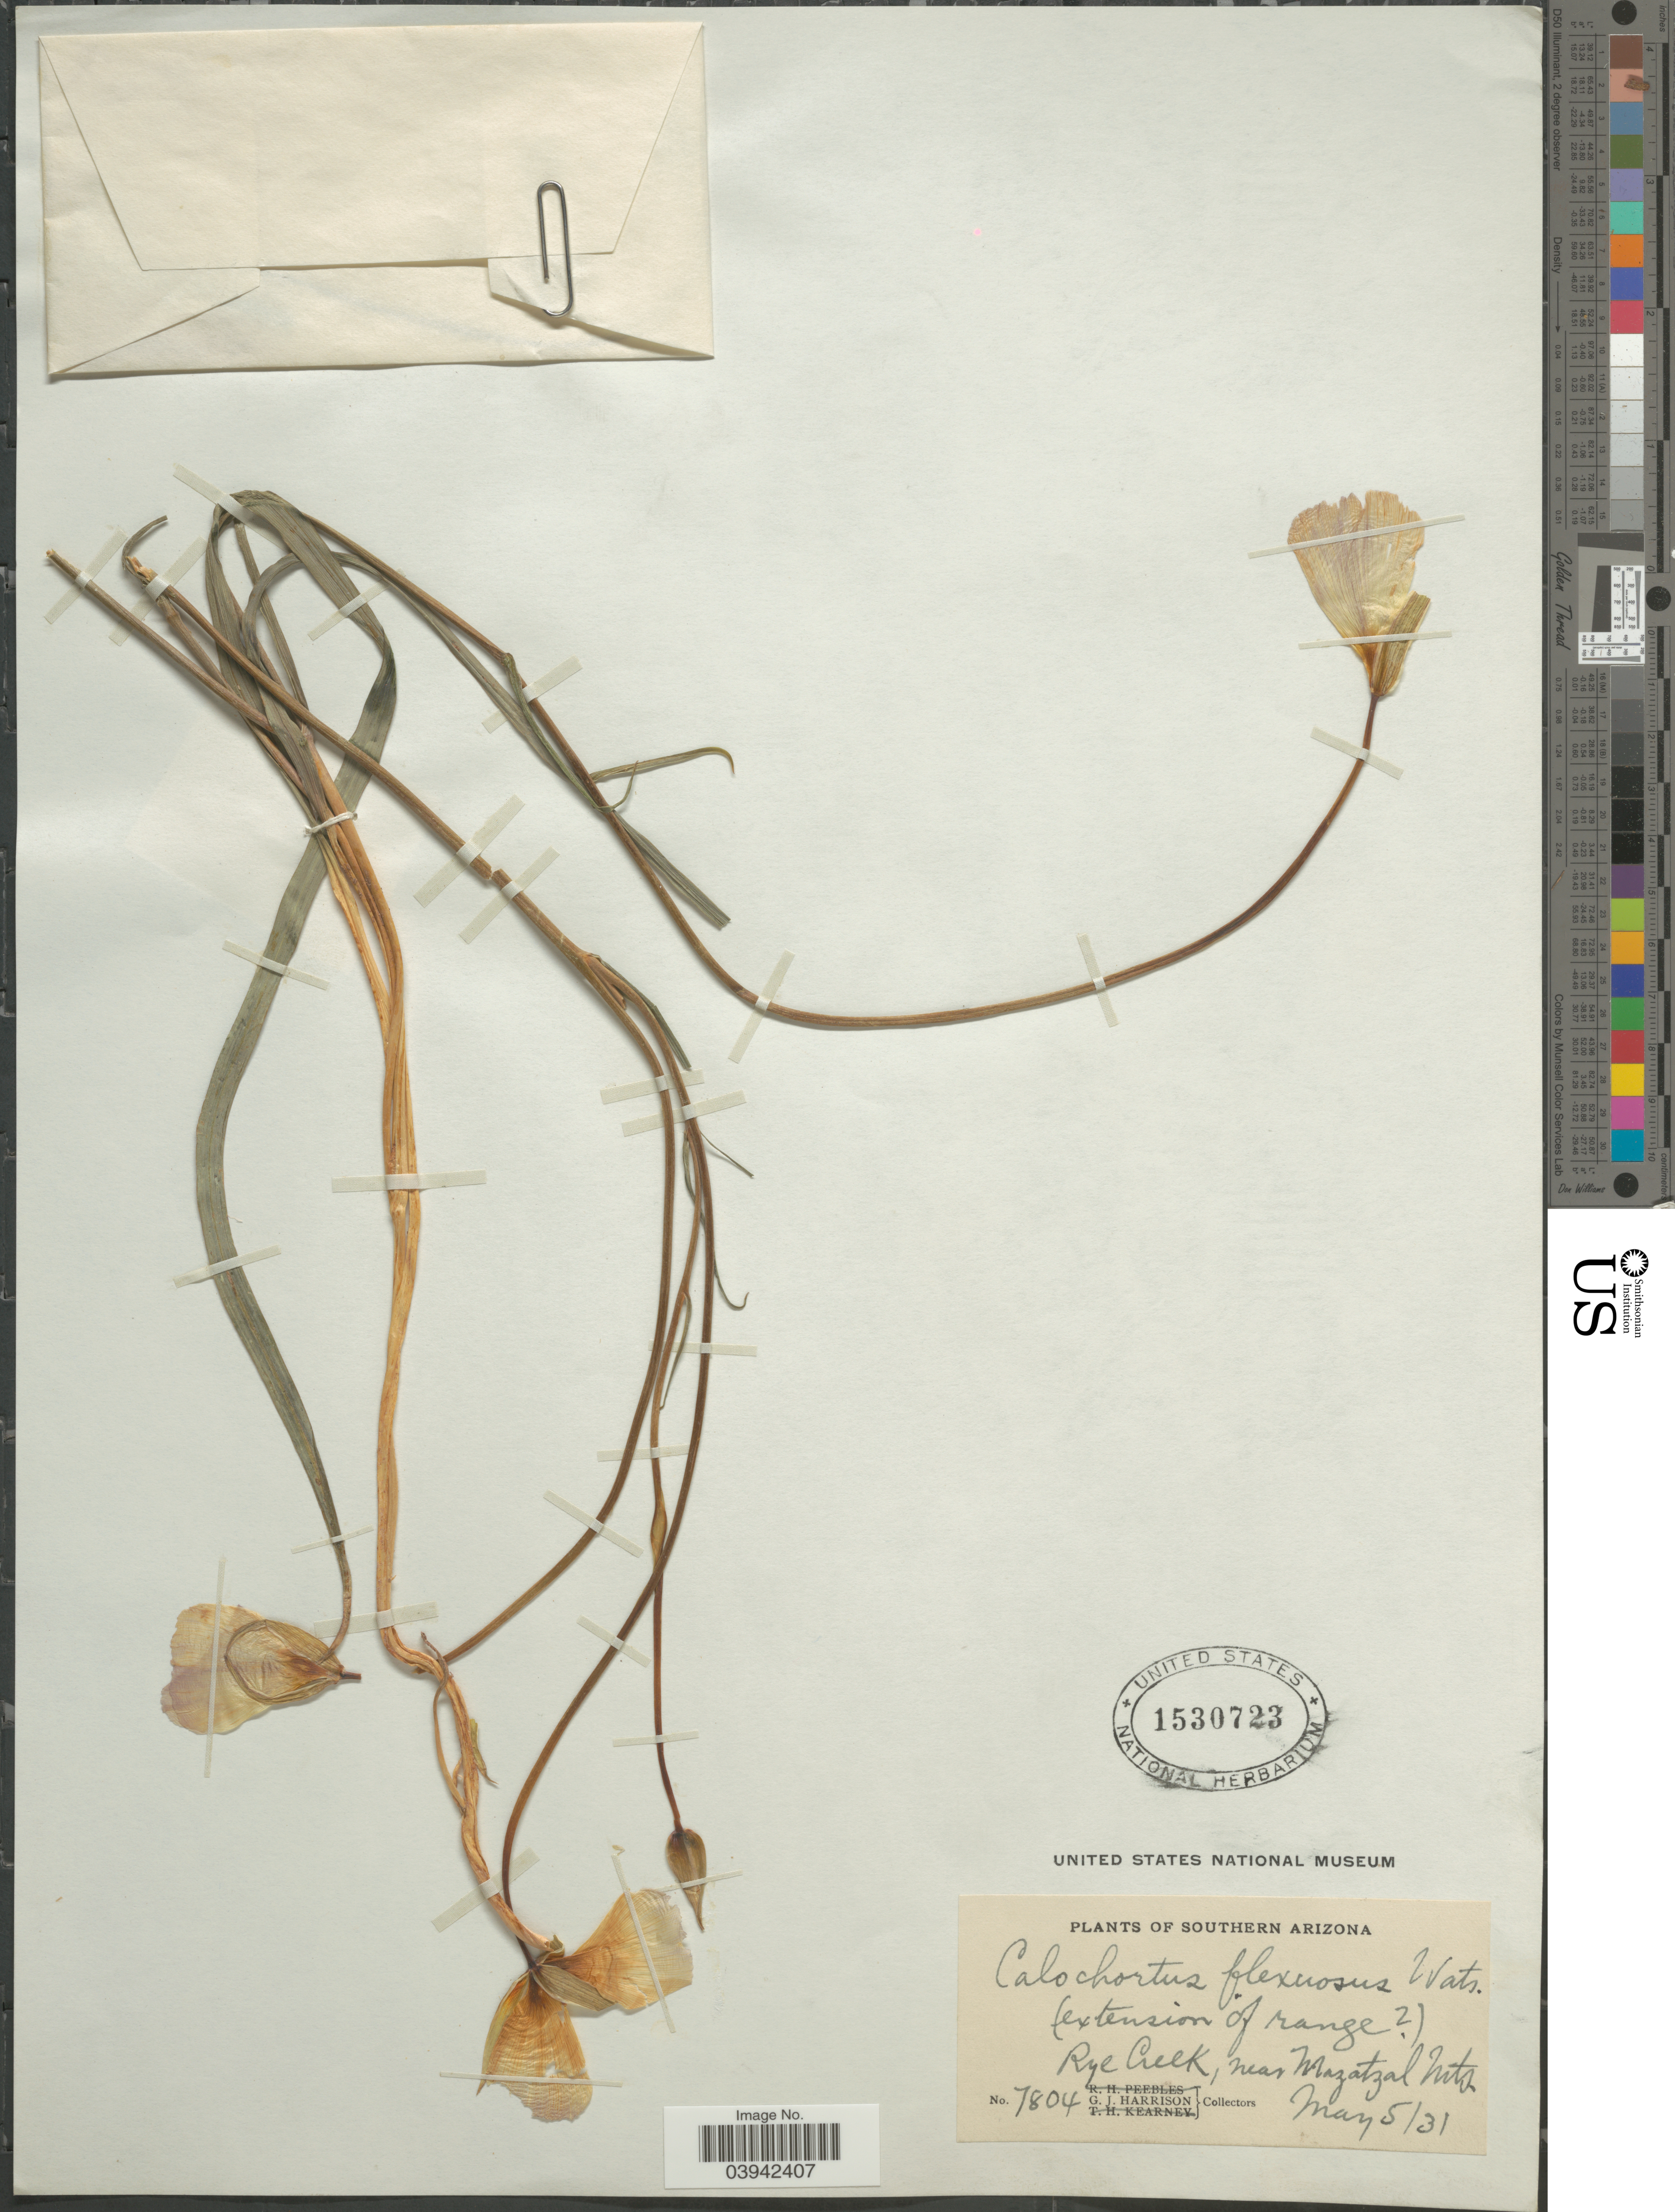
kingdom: Plantae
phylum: Tracheophyta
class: Liliopsida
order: Liliales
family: Liliaceae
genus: Calochortus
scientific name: Calochortus flexuosus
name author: S. Watson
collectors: G. J. Harrison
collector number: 7804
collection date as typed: Transcribed d/m/y: 5/5/31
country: United States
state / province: Arizona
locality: Southern Arizona. Rye Creek, near Mazatzal Mts.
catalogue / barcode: US 1530723